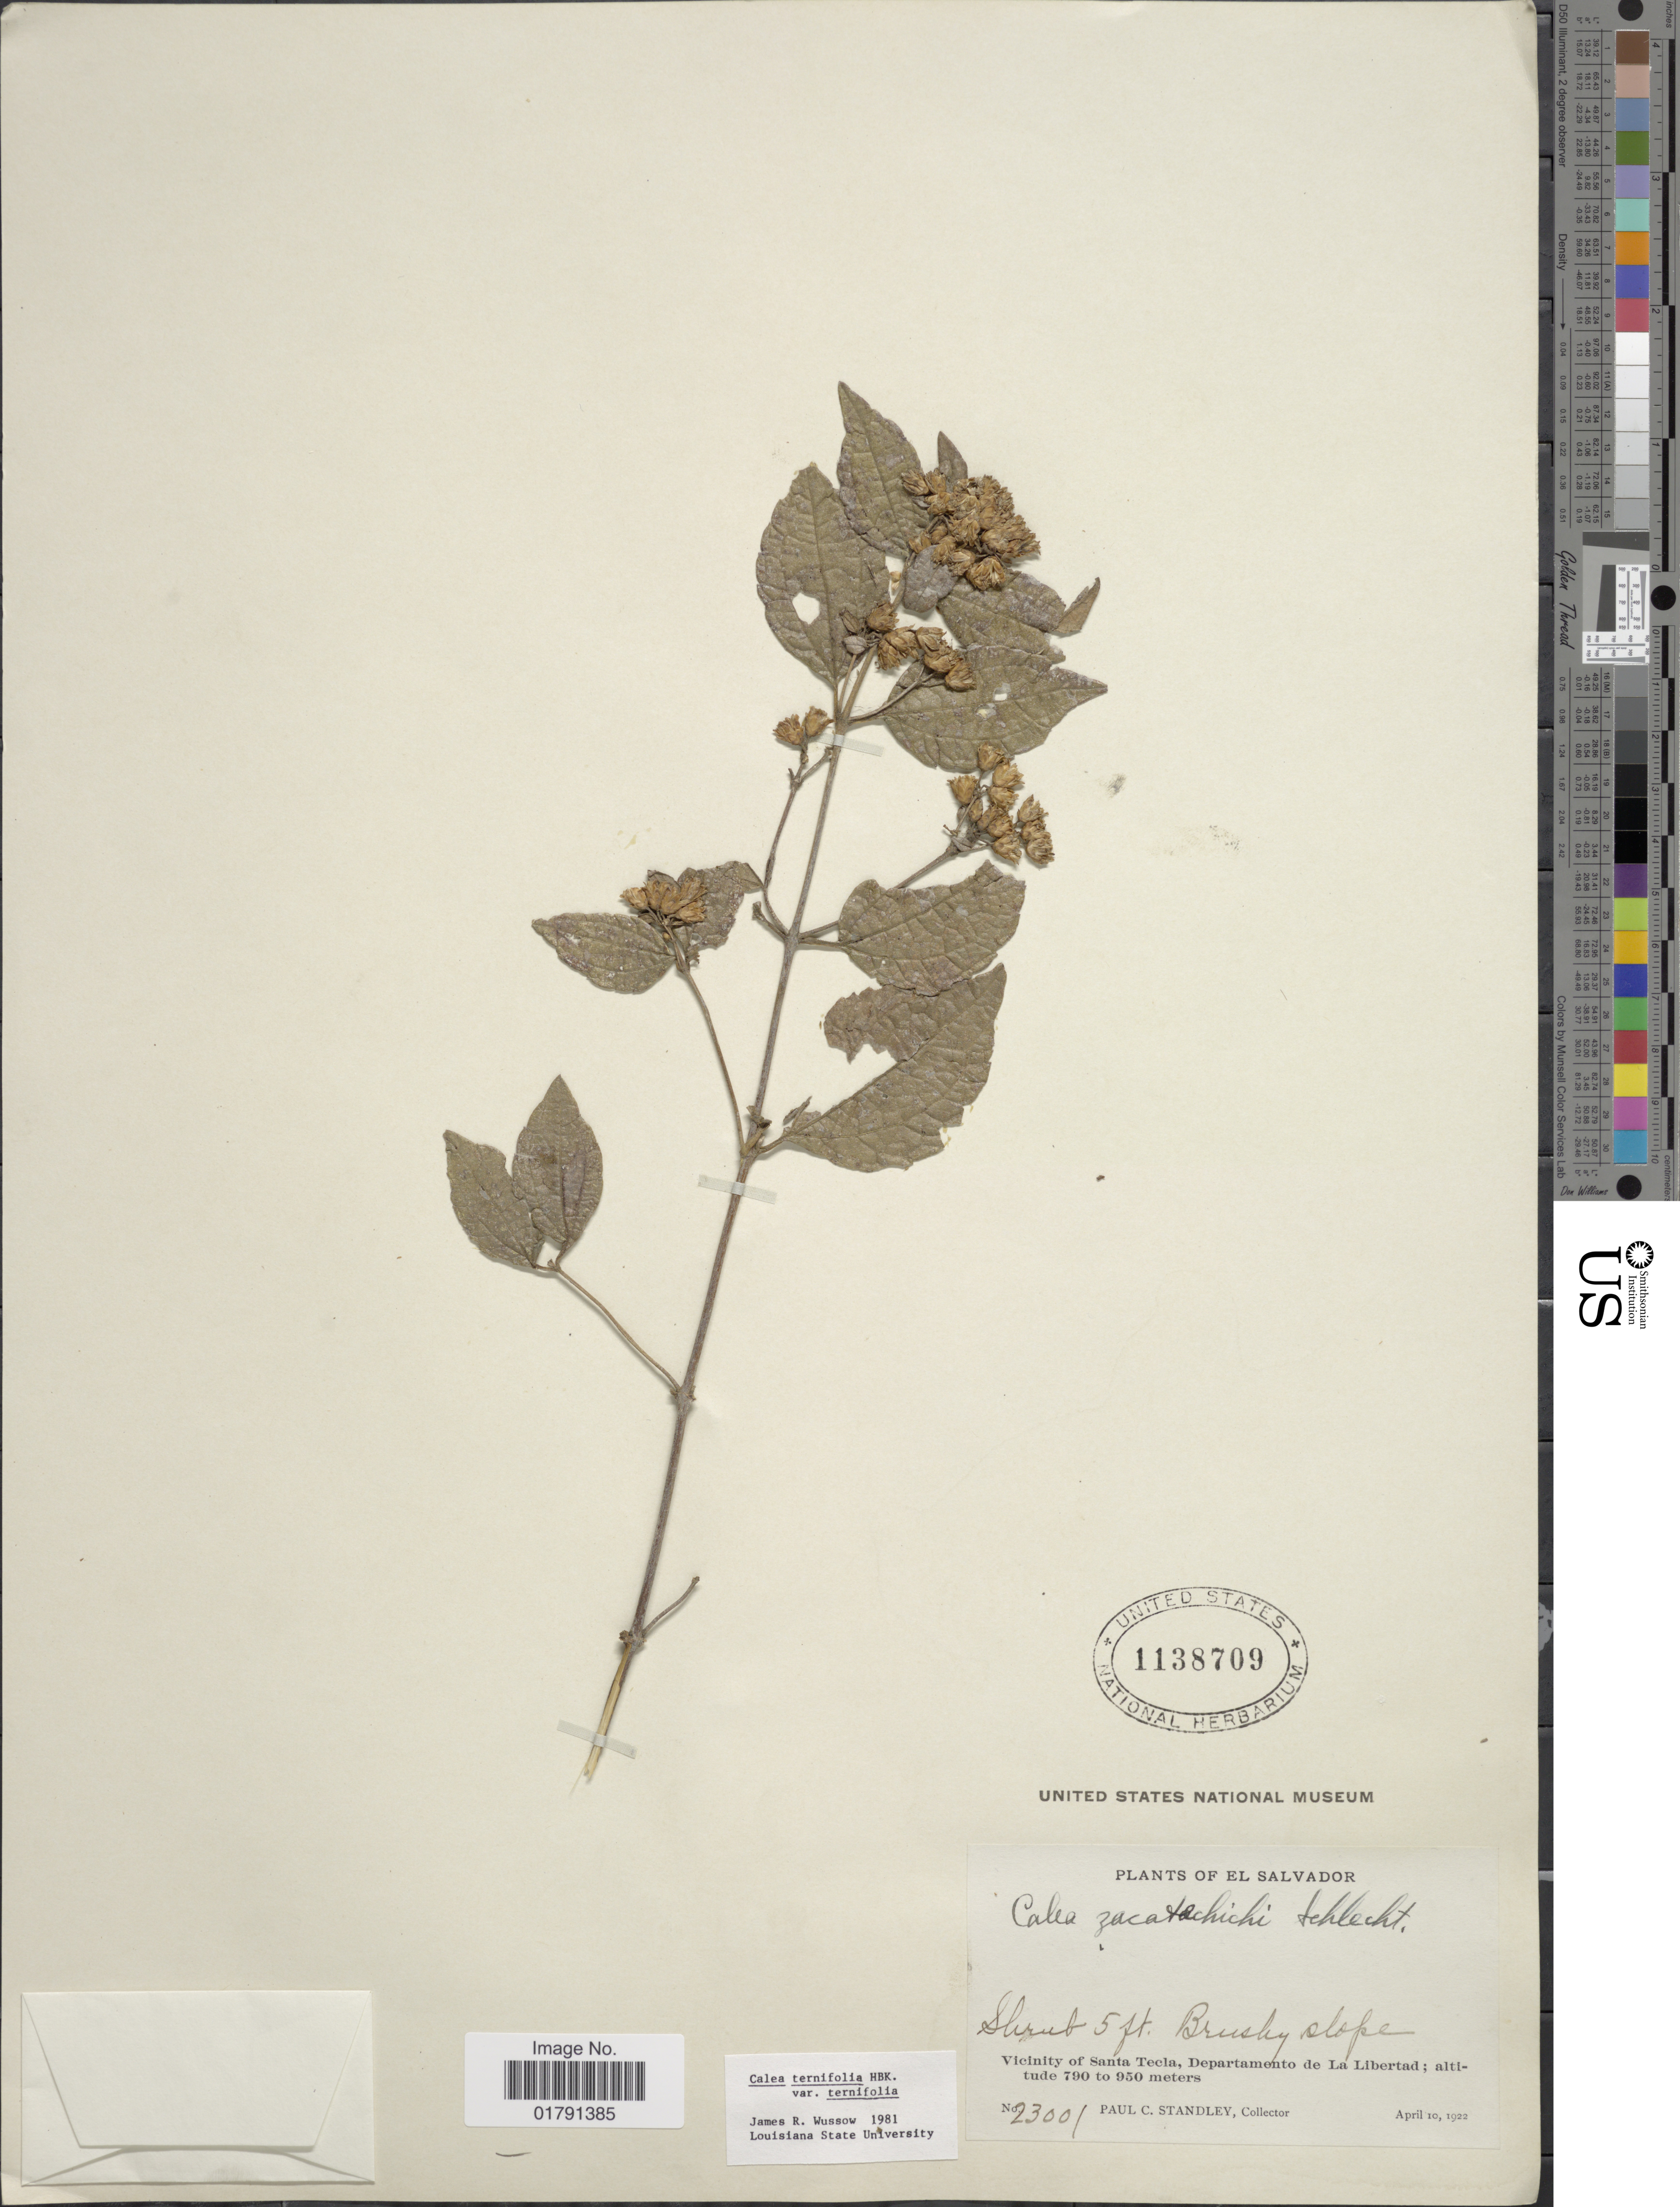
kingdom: Plantae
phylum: Tracheophyta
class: Magnoliopsida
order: Asterales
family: Asteraceae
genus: Calea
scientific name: Calea ternifolia Oliv., hom. illeg.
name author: Oliv.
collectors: P. C. Standley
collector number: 23001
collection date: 1922-04-10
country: El Salvador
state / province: La Libertad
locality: Vicinity of Santa Tecla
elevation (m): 790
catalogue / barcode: US 1138709